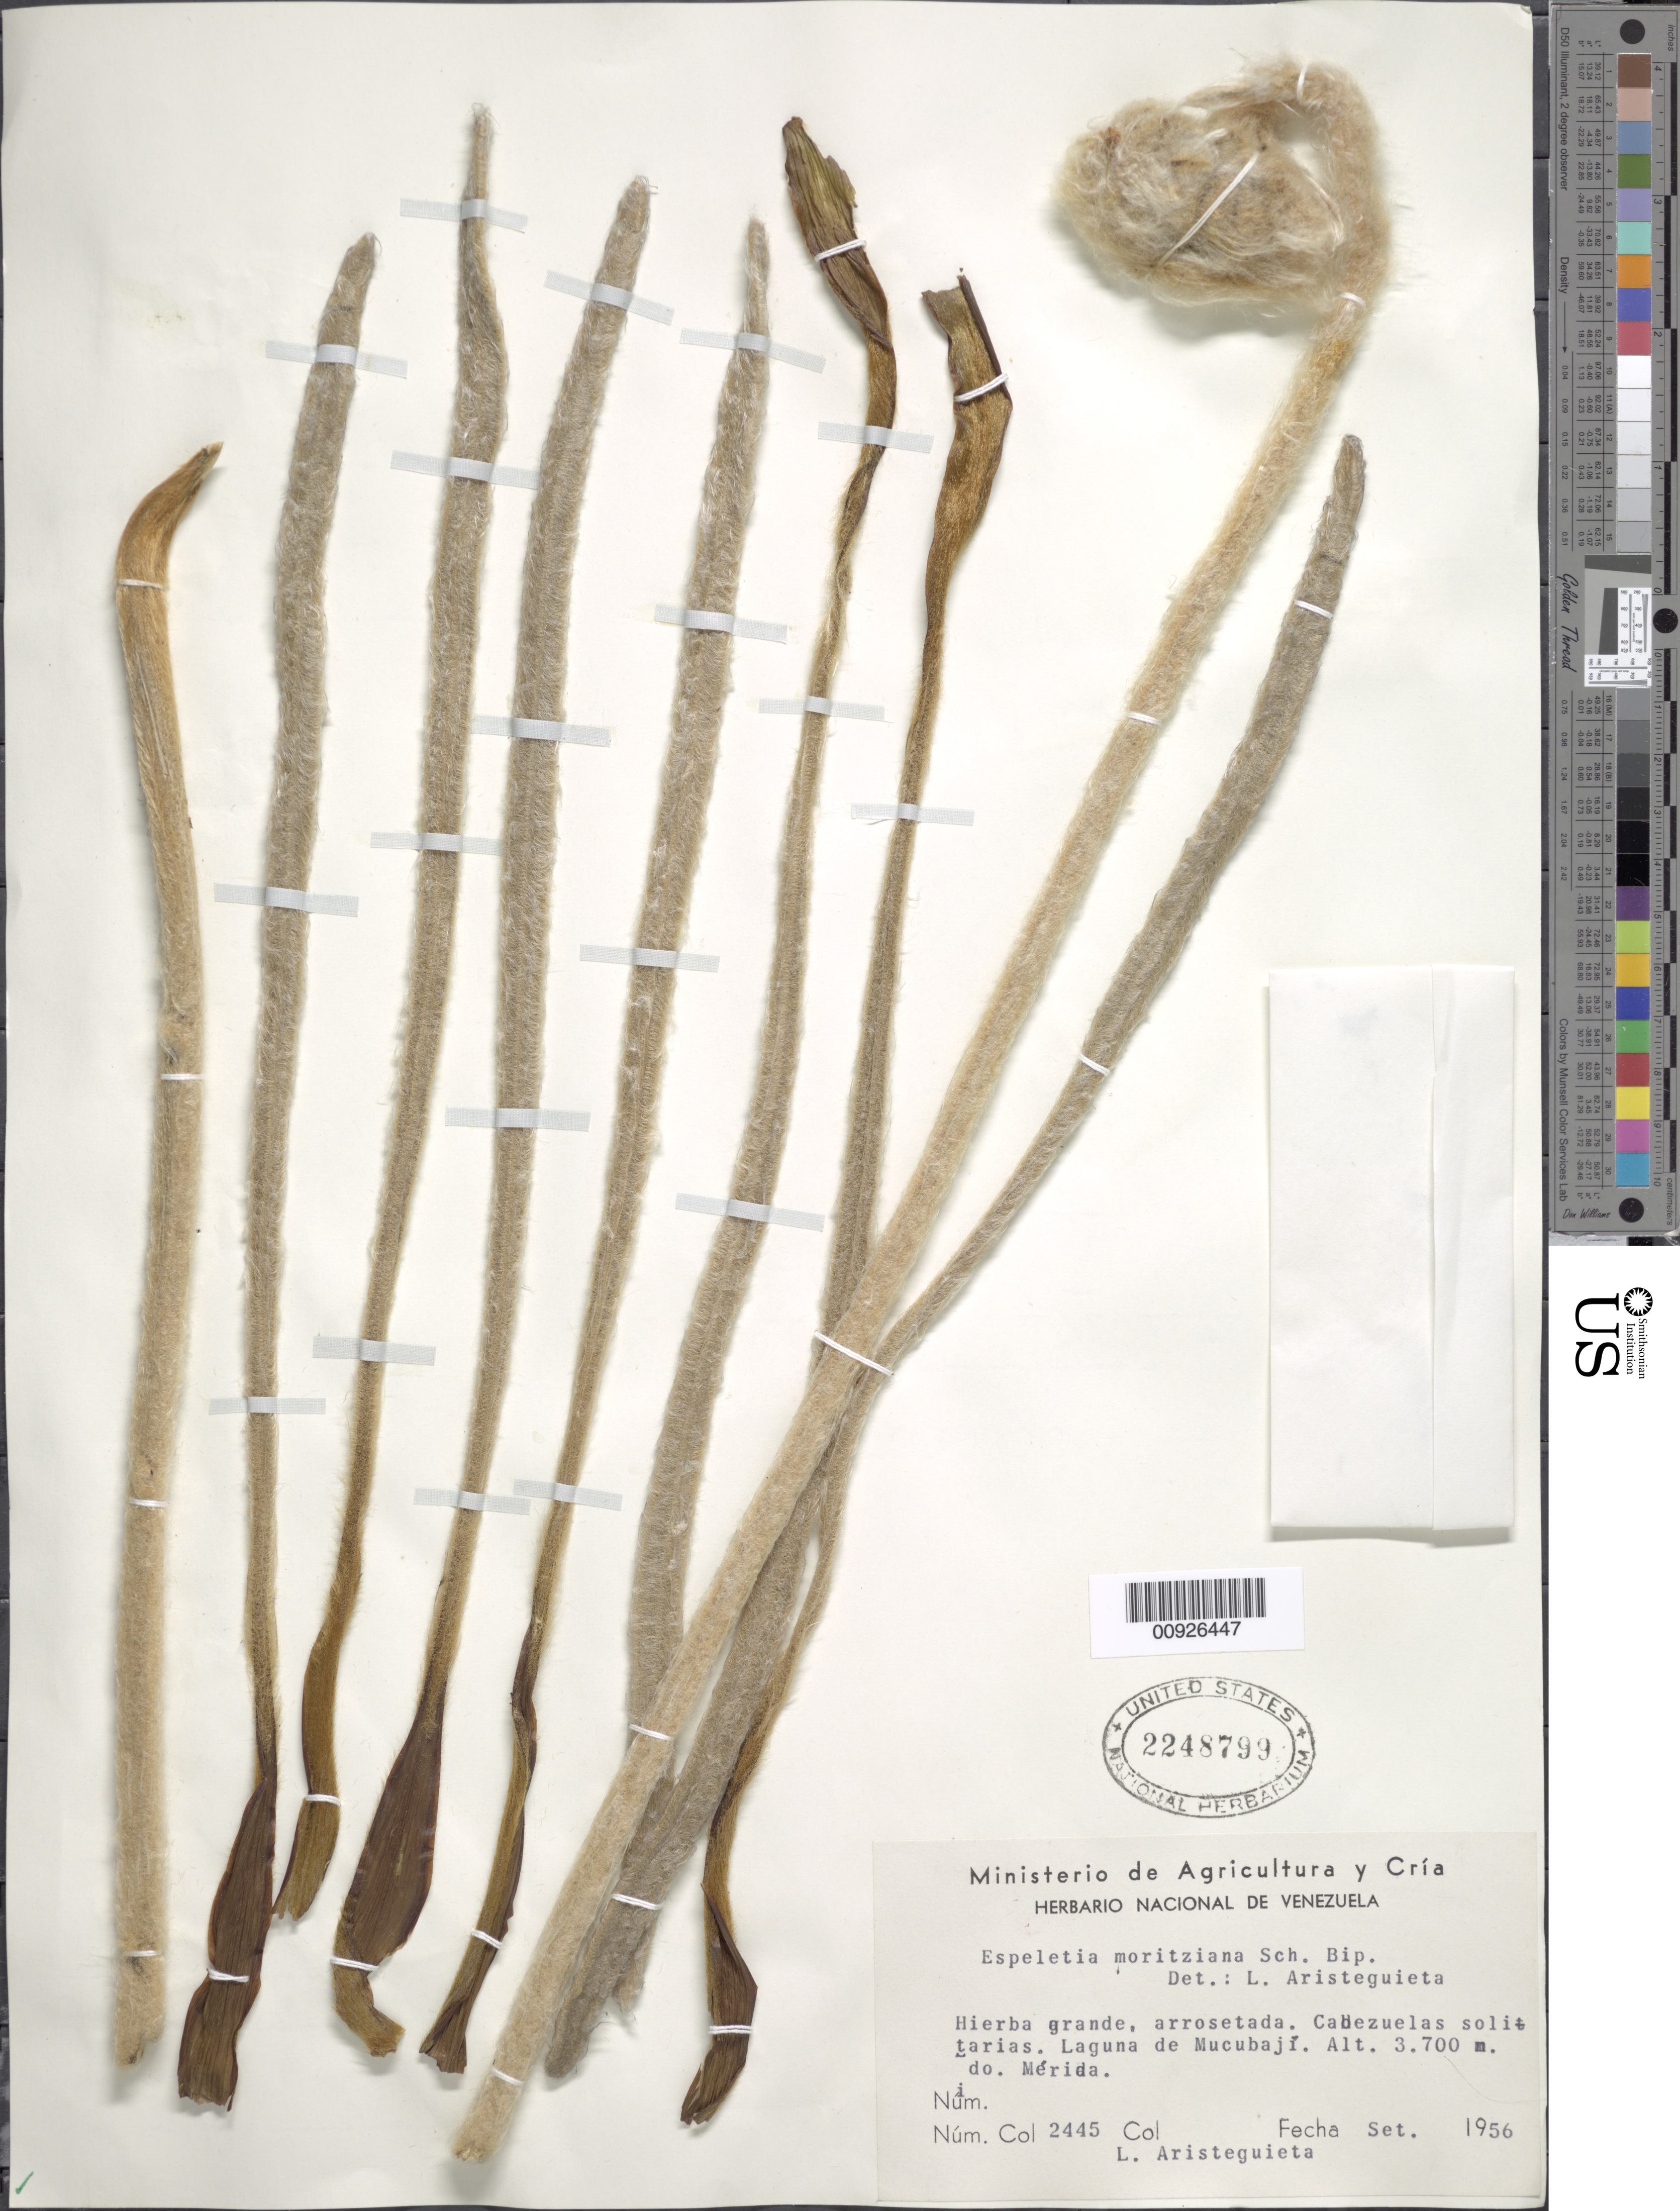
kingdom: Plantae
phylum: Tracheophyta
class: Magnoliopsida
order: Asterales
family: Asteraceae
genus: Coespeletia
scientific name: Coespeletia moritziana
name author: (Sch. Bip. ex Wedd.) Cuatrec.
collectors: L. Aristeguieta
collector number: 2445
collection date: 1956-09-01/1956-09-30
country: Venezuela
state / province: Mérida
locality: Laguna de Mucubají, Páramo de Santo Domingo.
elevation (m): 3700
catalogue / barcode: US 2248799